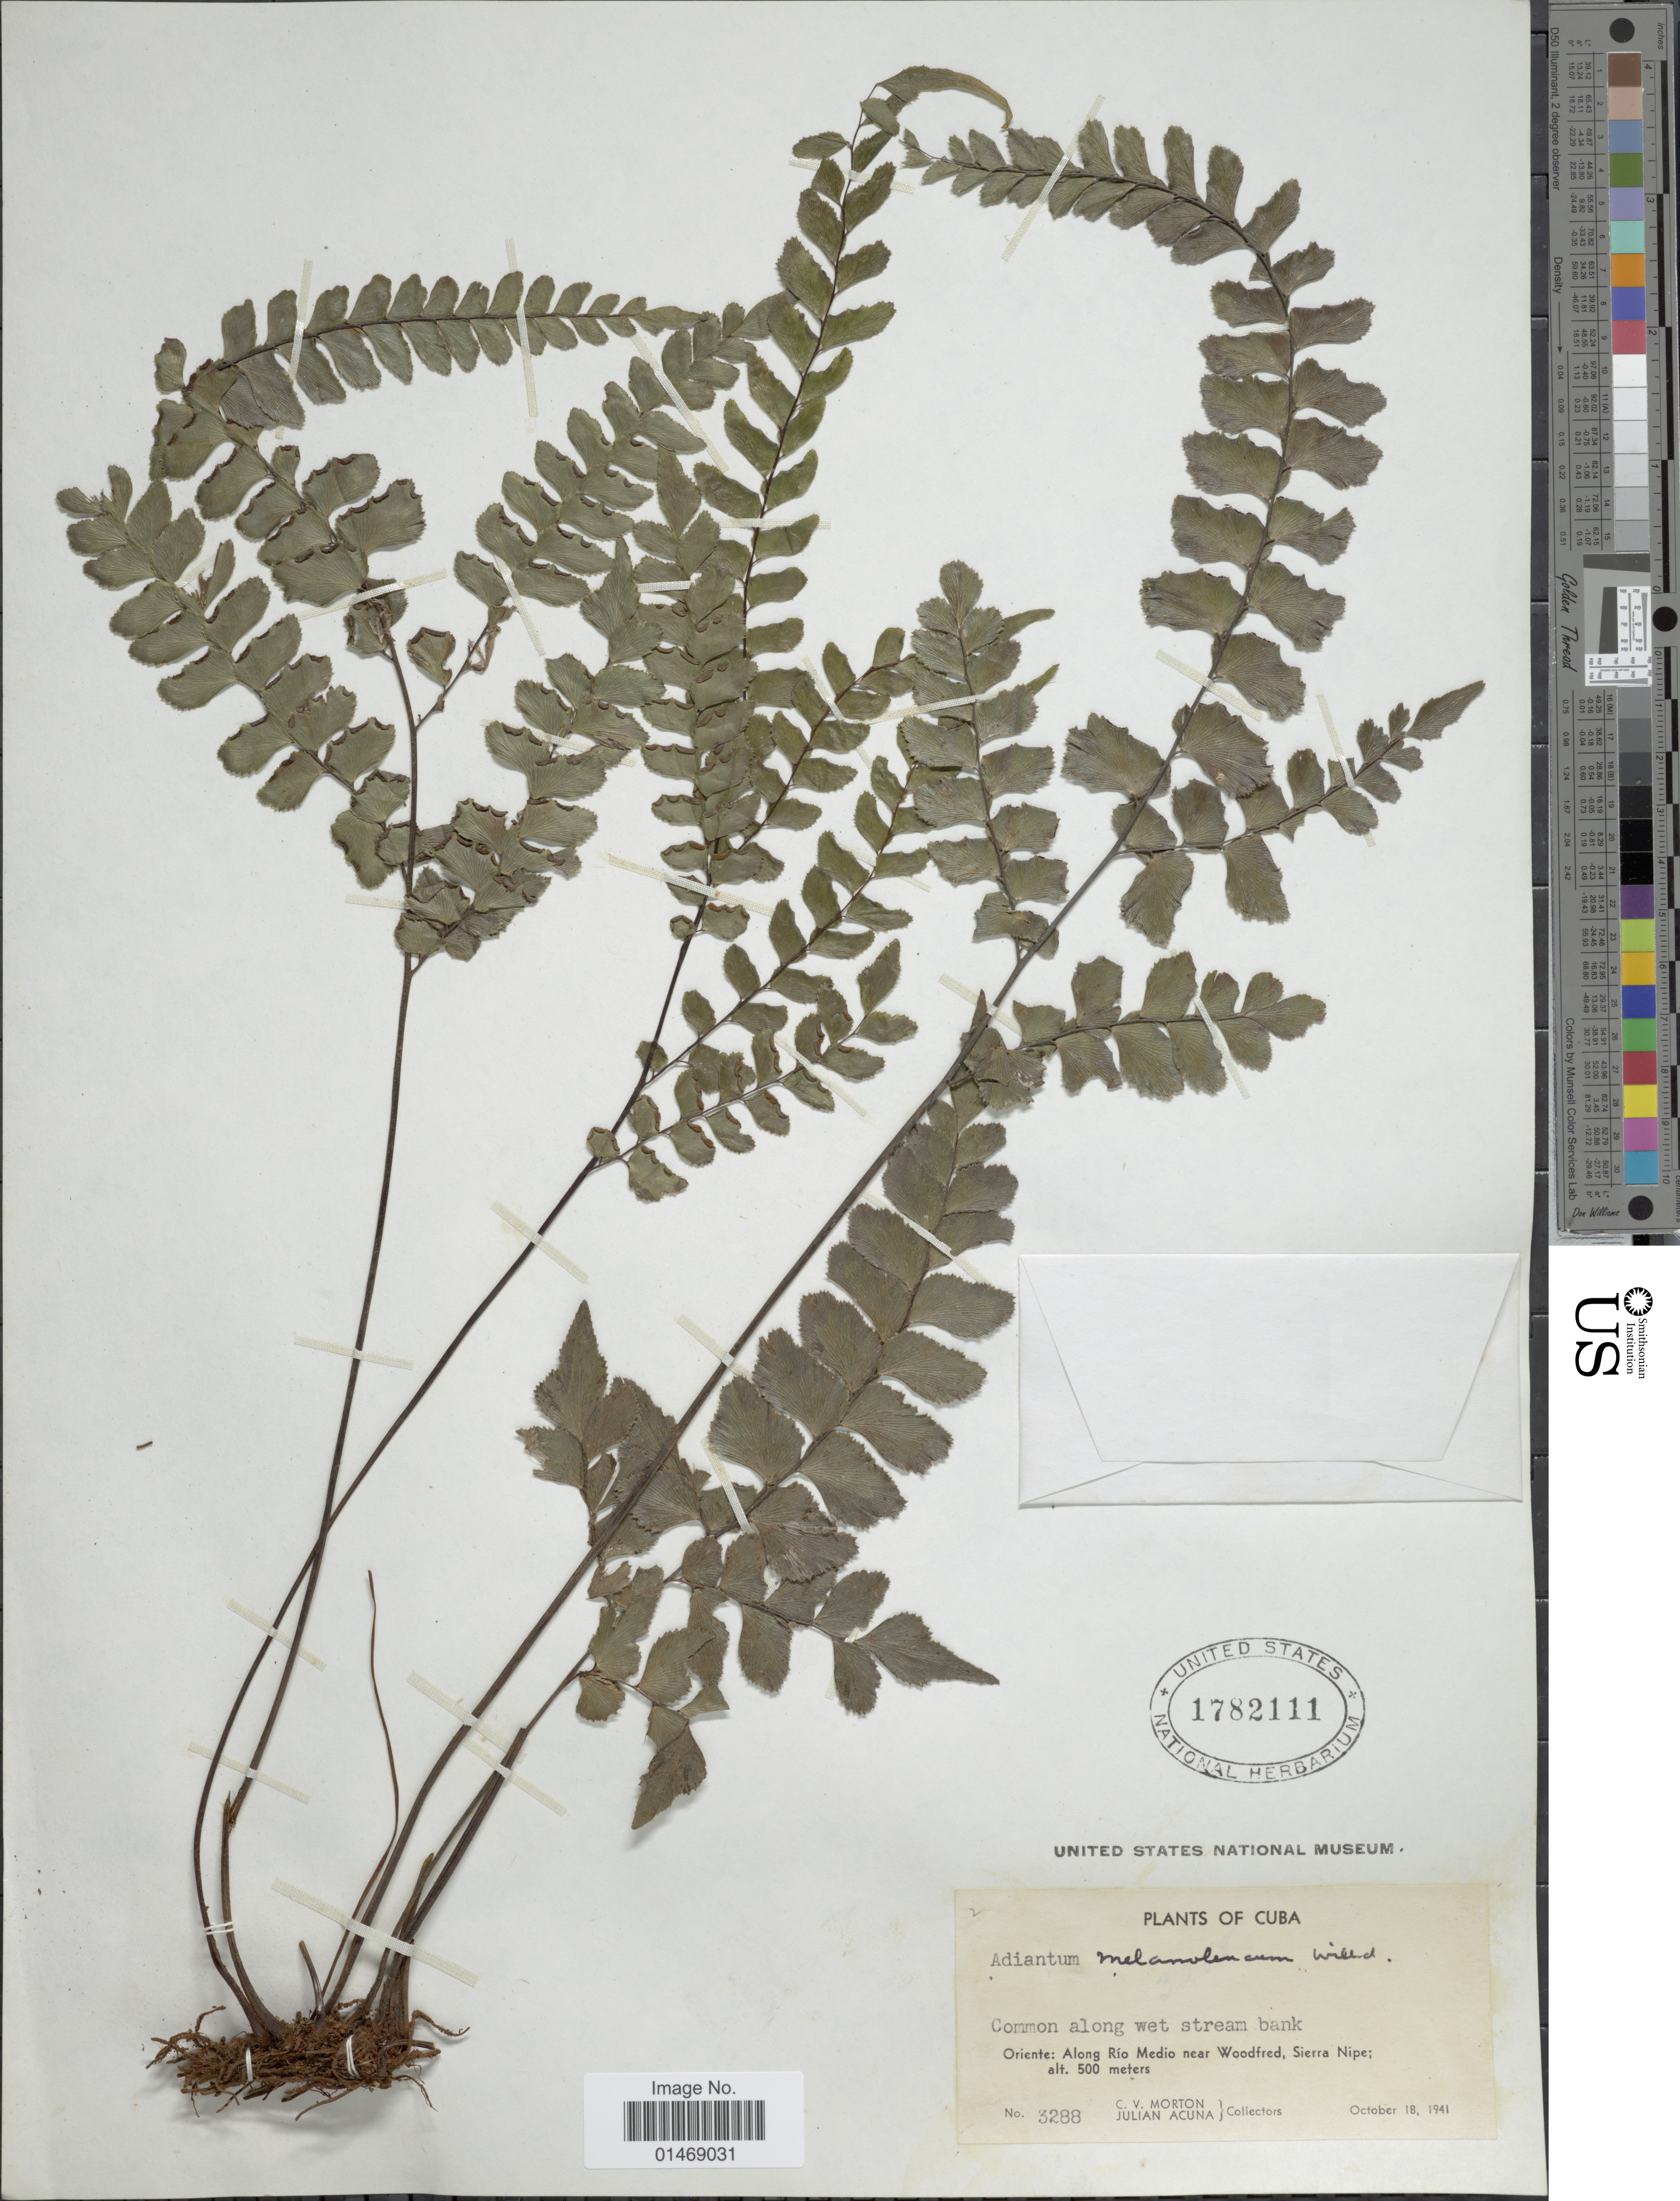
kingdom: Plantae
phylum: Tracheophyta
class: Polypodiopsida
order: Polypodiales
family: Pteridaceae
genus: Adiantum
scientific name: Adiantum melanoleucum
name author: Willd.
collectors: C. V. Morton & J. B. Acuña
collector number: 3288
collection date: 1941-10-18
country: Cuba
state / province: Oriente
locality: Common along wet stream bank, Along Río Medio near Woodfred, Sierra Nipe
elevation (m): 500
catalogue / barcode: US 1782111